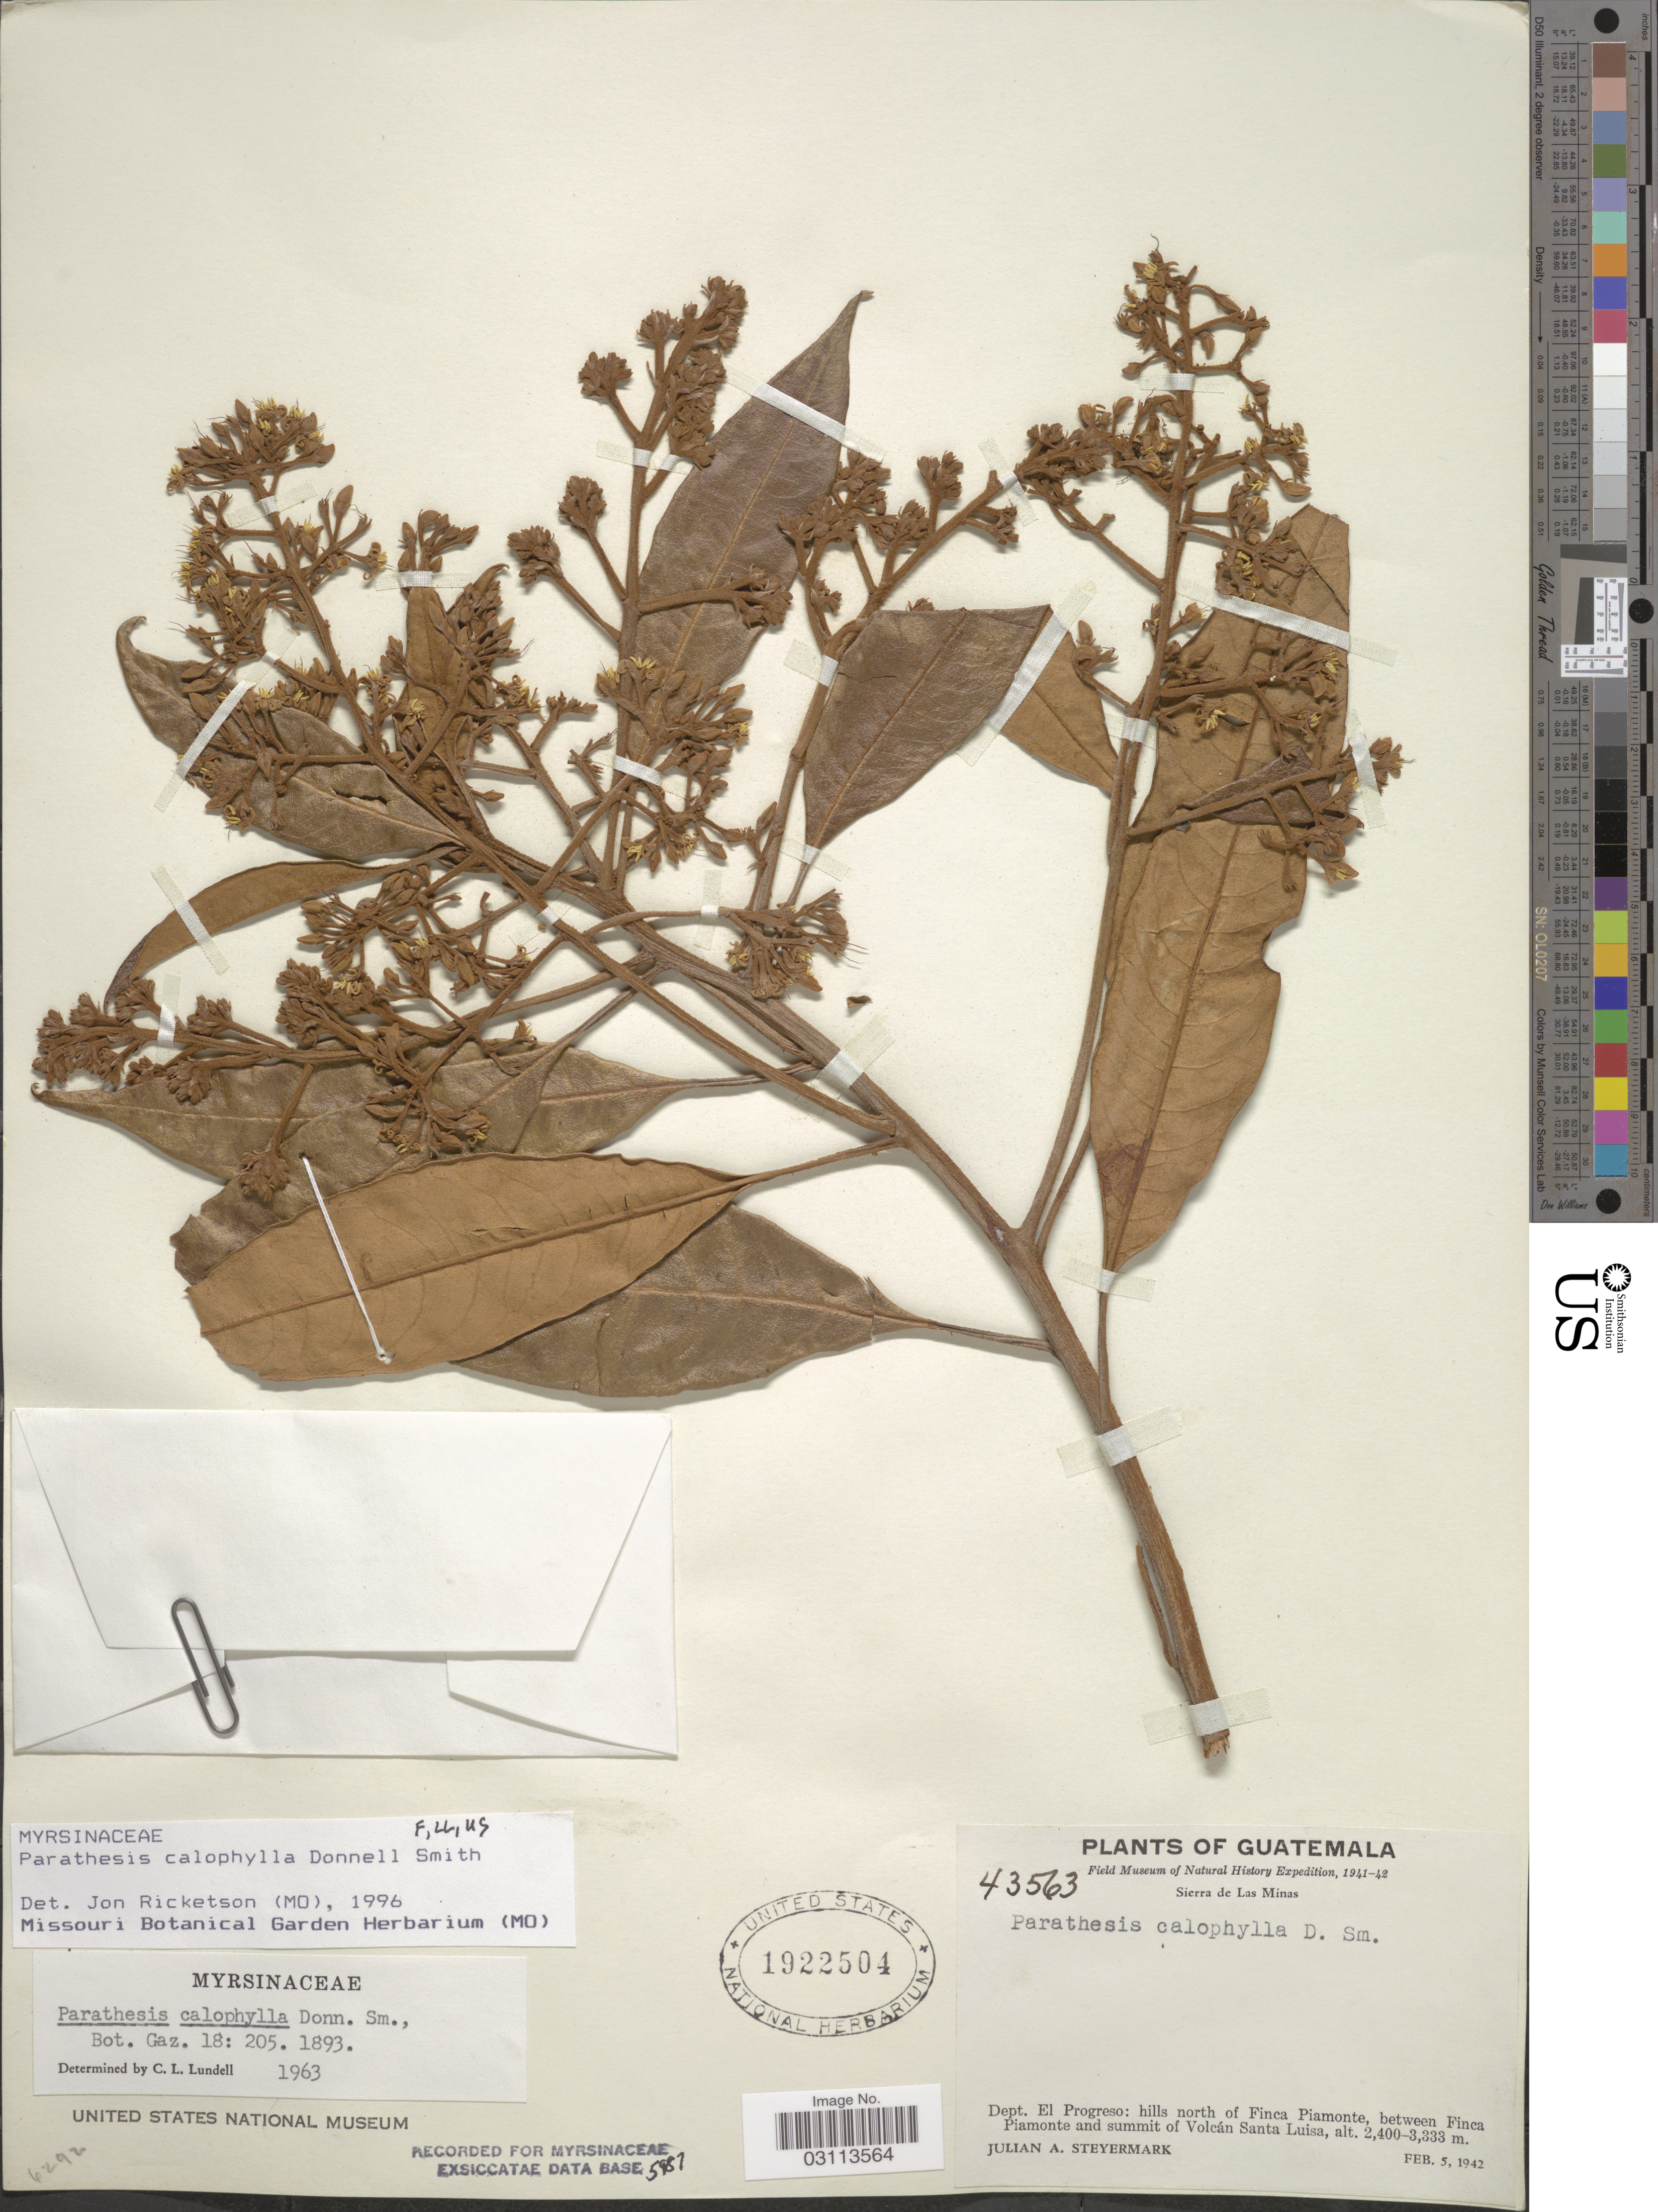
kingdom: Plantae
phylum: Tracheophyta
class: Magnoliopsida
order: Ericales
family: Primulaceae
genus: Parathesis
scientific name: Parathesis calophylla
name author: Donn. Sm.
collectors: J. Steyermark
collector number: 43563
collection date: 1942-02-05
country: Guatemala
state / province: El Progreso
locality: Sierra de Las Minas. Dept. El Progreso: hills north of Finca Piamonte, between Finca Piamonte and summit of Volcán Santa Luisa.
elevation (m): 2400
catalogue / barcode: US 1922504